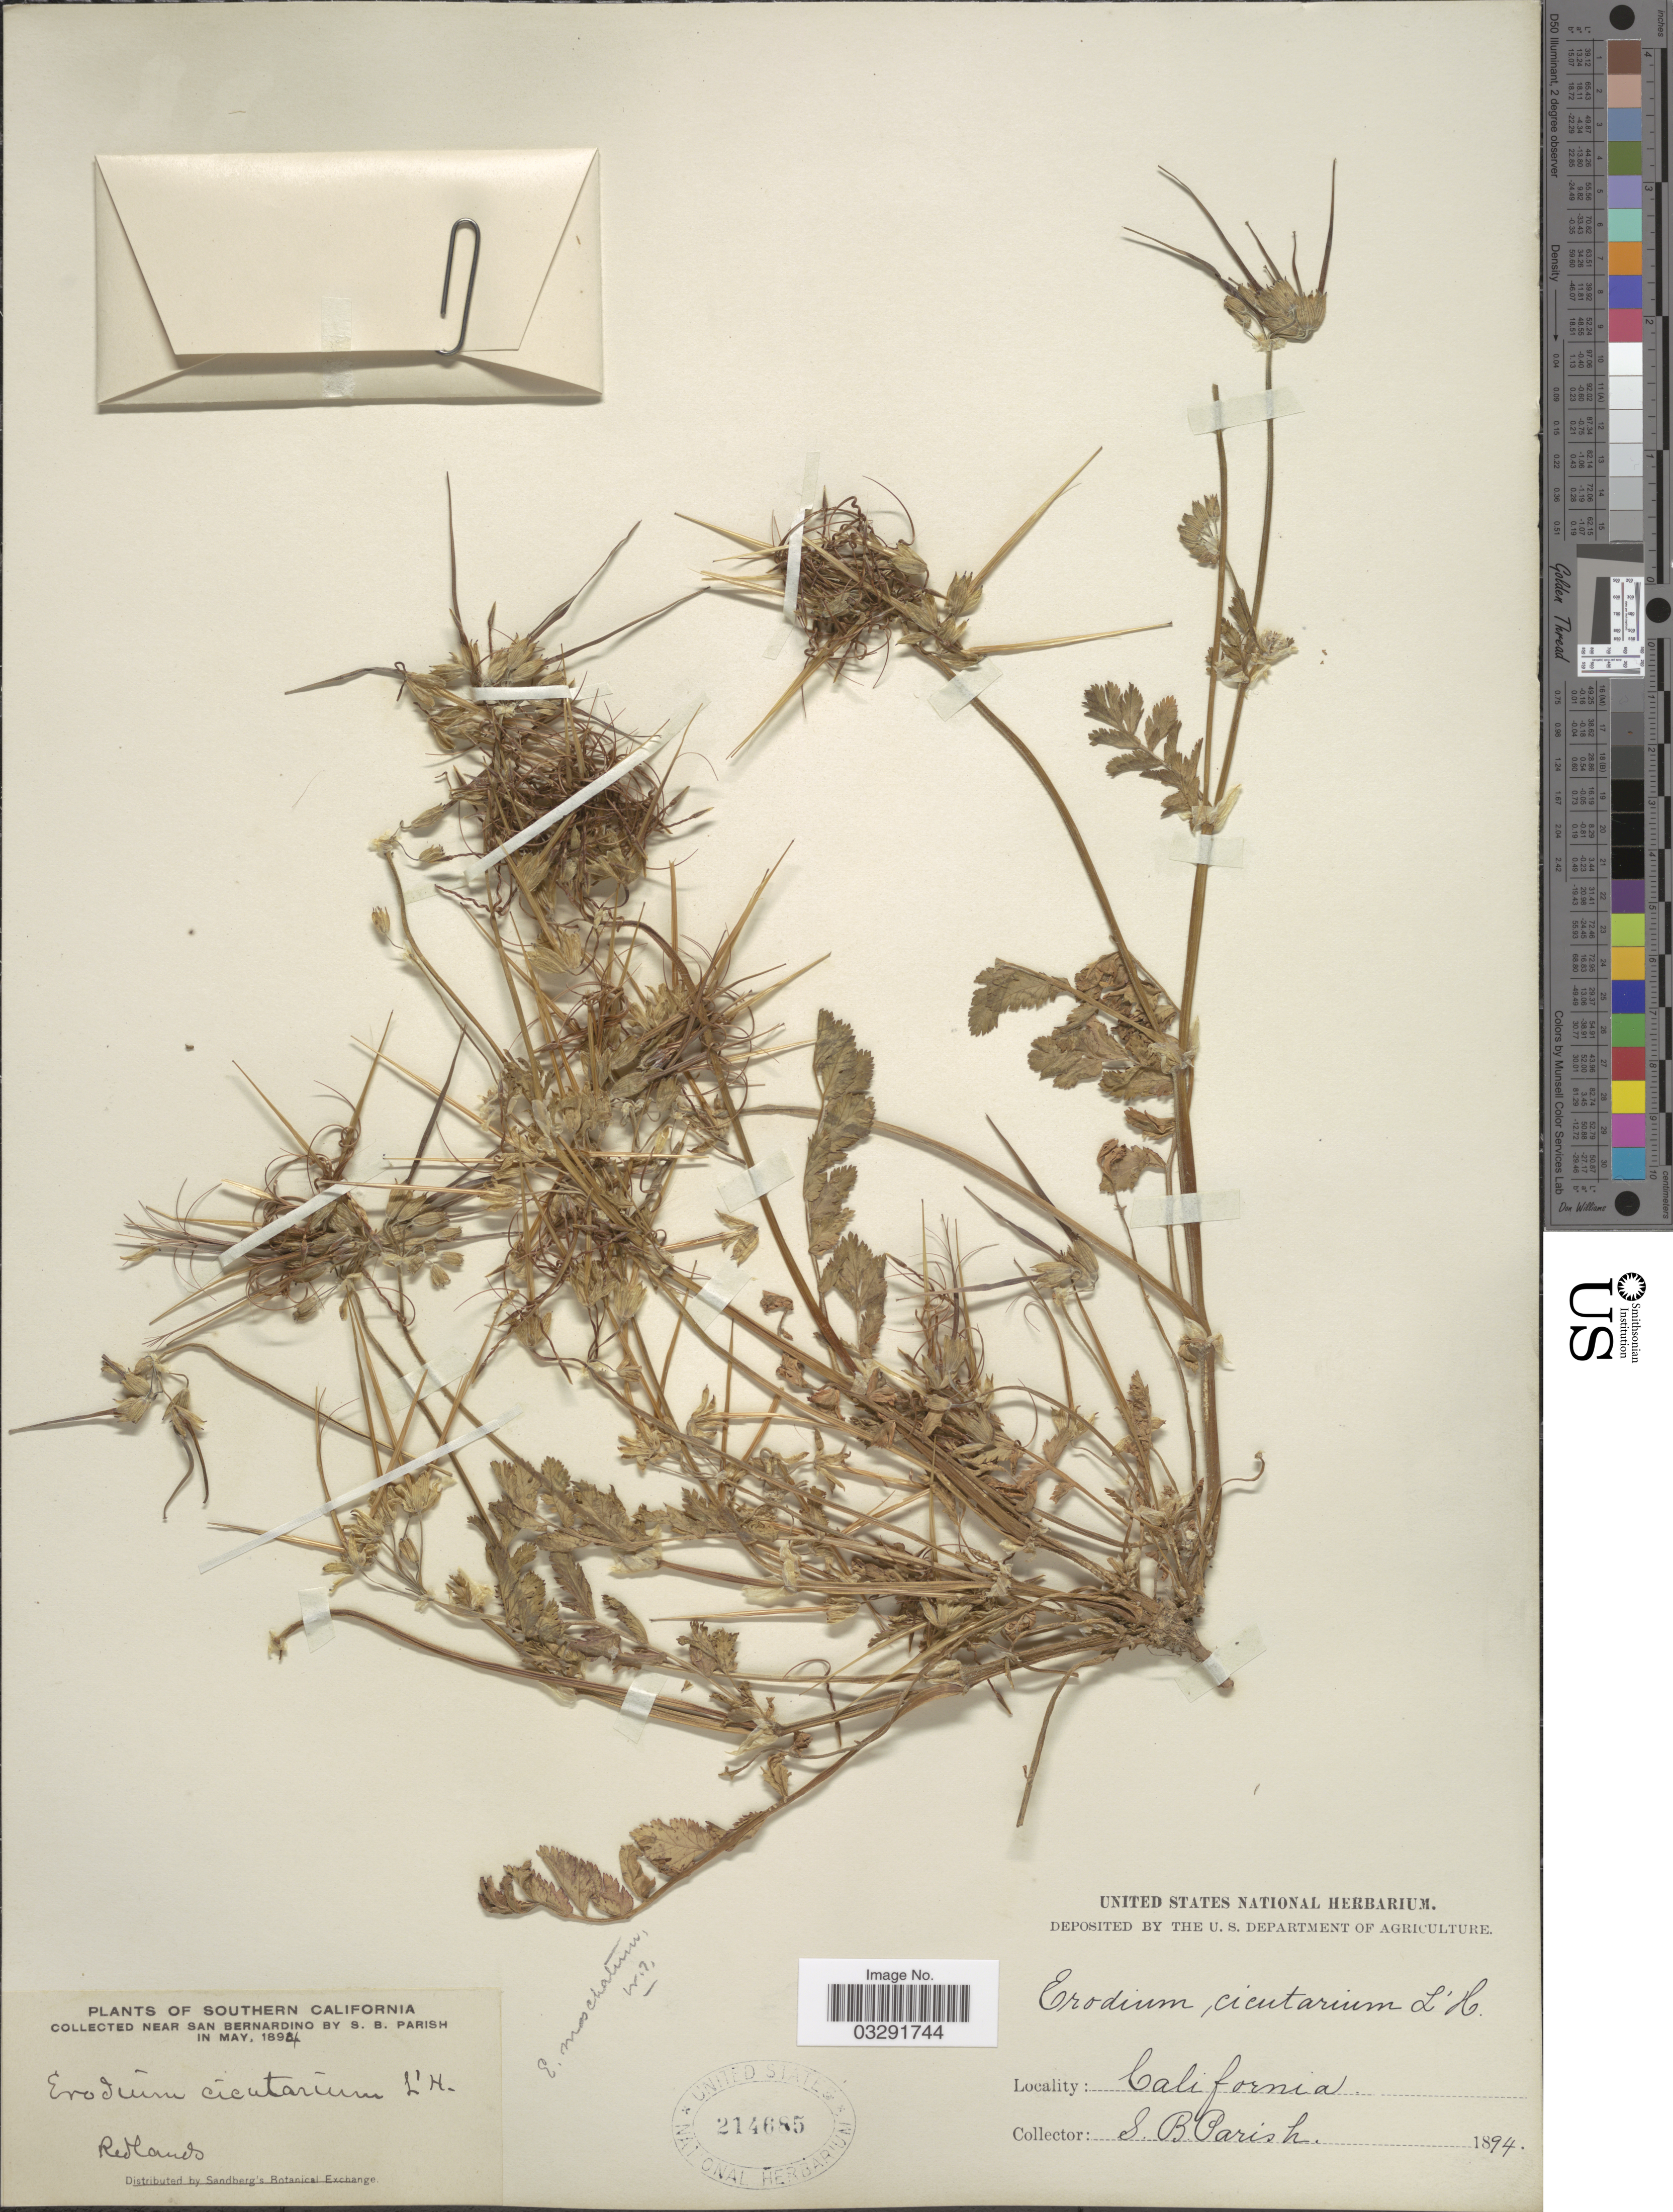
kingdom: Plantae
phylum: Tracheophyta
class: Magnoliopsida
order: Geraniales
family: Geraniaceae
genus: Erodium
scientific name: Erodium cicutarium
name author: (L.) L'Hér.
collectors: S. B. Parish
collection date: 1894-05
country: United States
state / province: California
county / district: San Bernardino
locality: Near San Bernardino. Redlands.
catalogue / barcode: US 214685